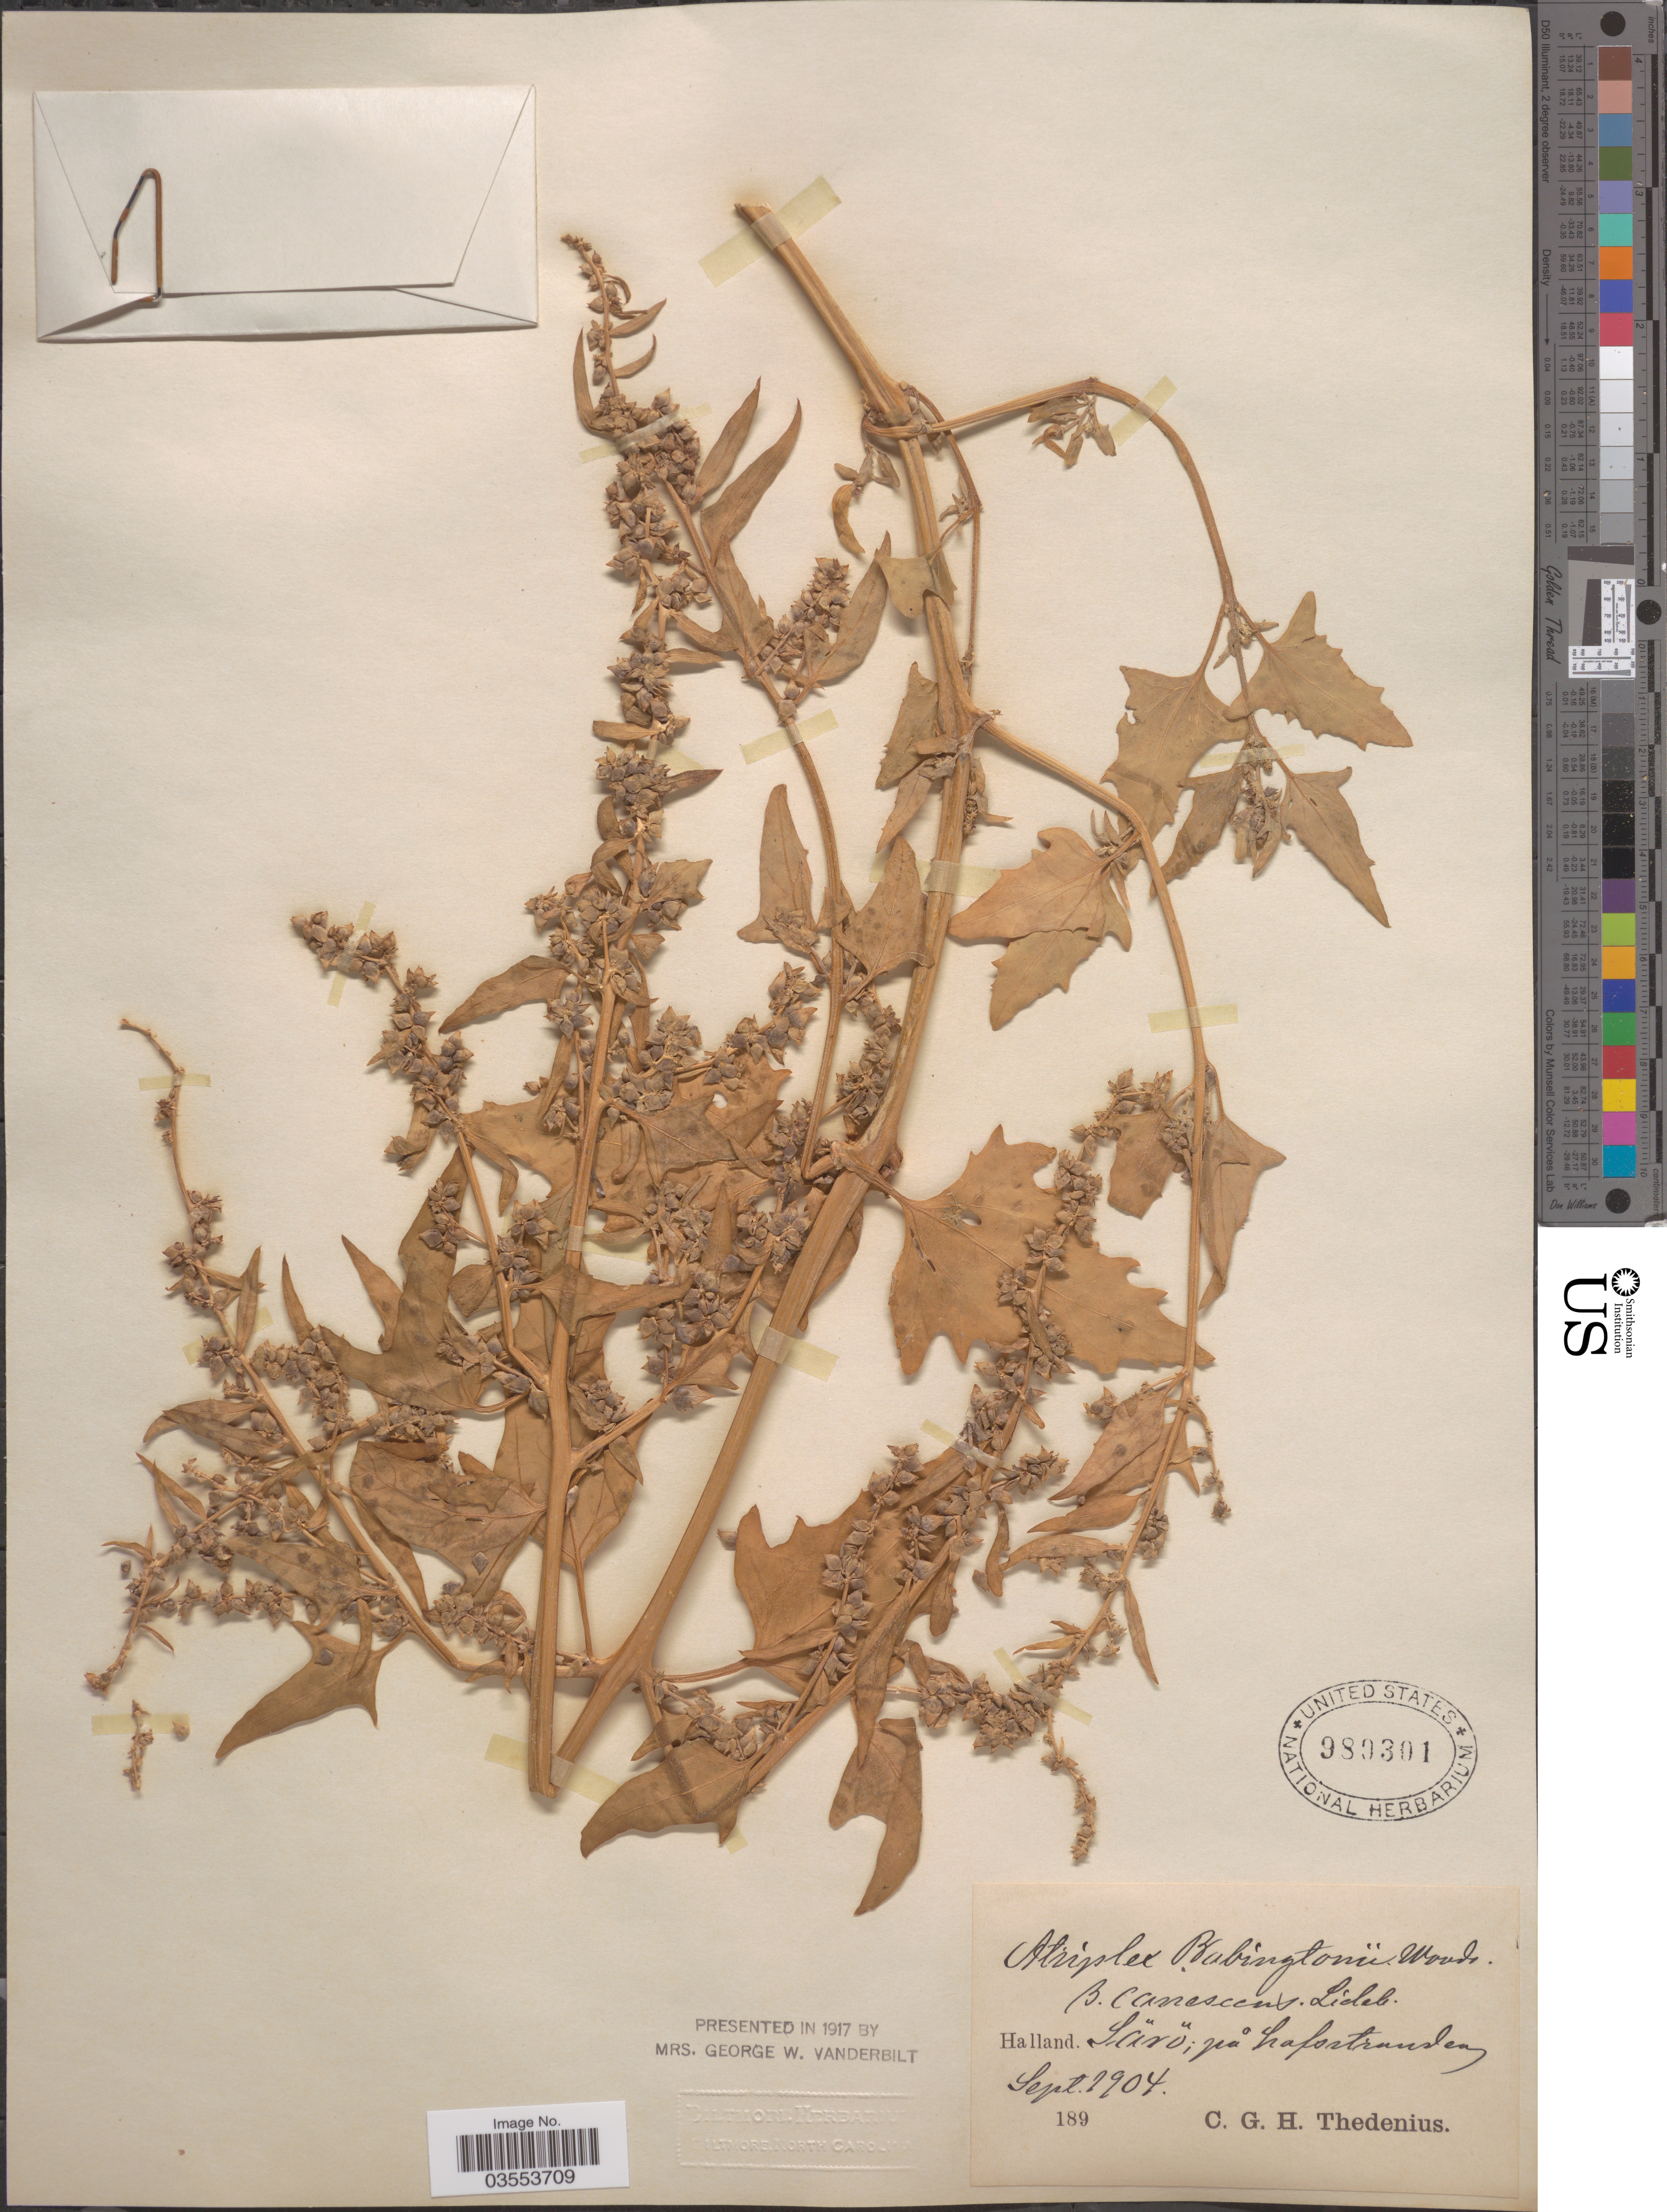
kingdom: Plantae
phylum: Tracheophyta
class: Magnoliopsida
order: Caryophyllales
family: Amaranthaceae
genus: Atriplex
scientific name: Atriplex babingtonii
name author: J. Woods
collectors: C. Thedenius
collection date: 1904-09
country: Sweden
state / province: Halland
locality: Särö, på hafsstranden.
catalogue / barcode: US 980301